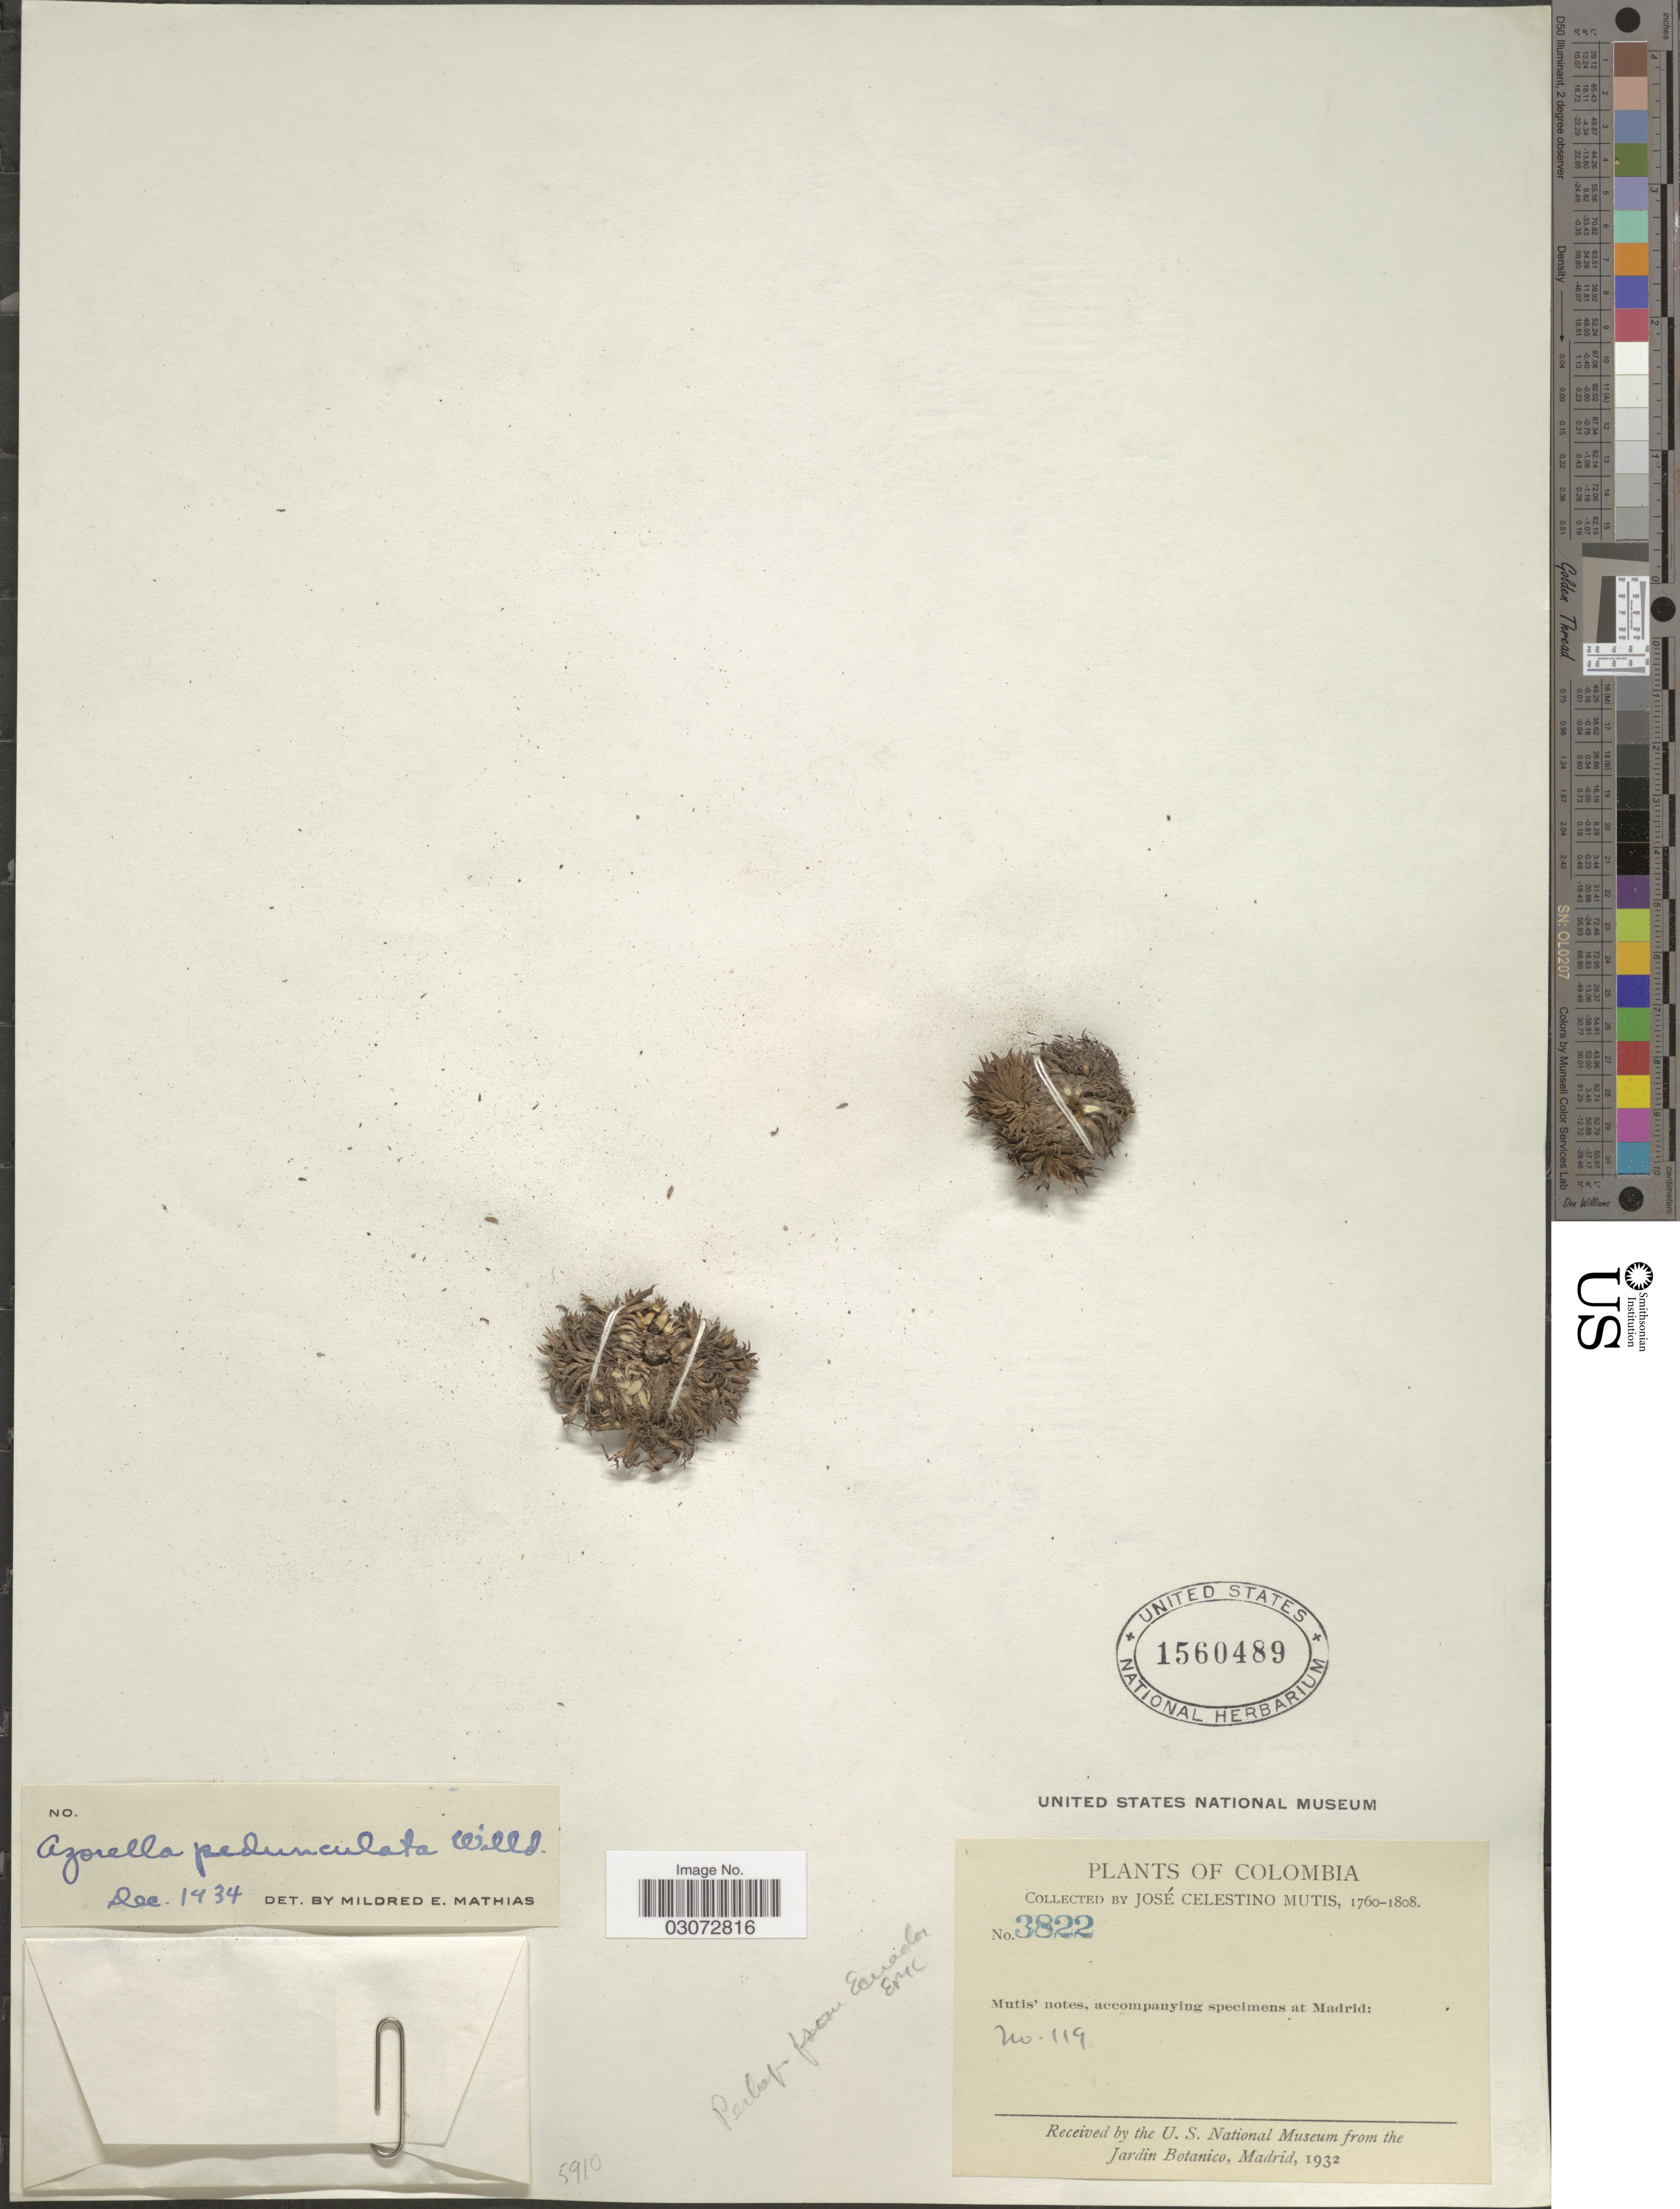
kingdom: Plantae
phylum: Tracheophyta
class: Magnoliopsida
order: Apiales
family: Apiaceae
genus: Azorella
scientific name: Azorella pedunculata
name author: (Spreng.) Mathias & Constance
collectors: J. C. B. Mutis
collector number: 3822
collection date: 1760/1808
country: Colombia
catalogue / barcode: US 1560489